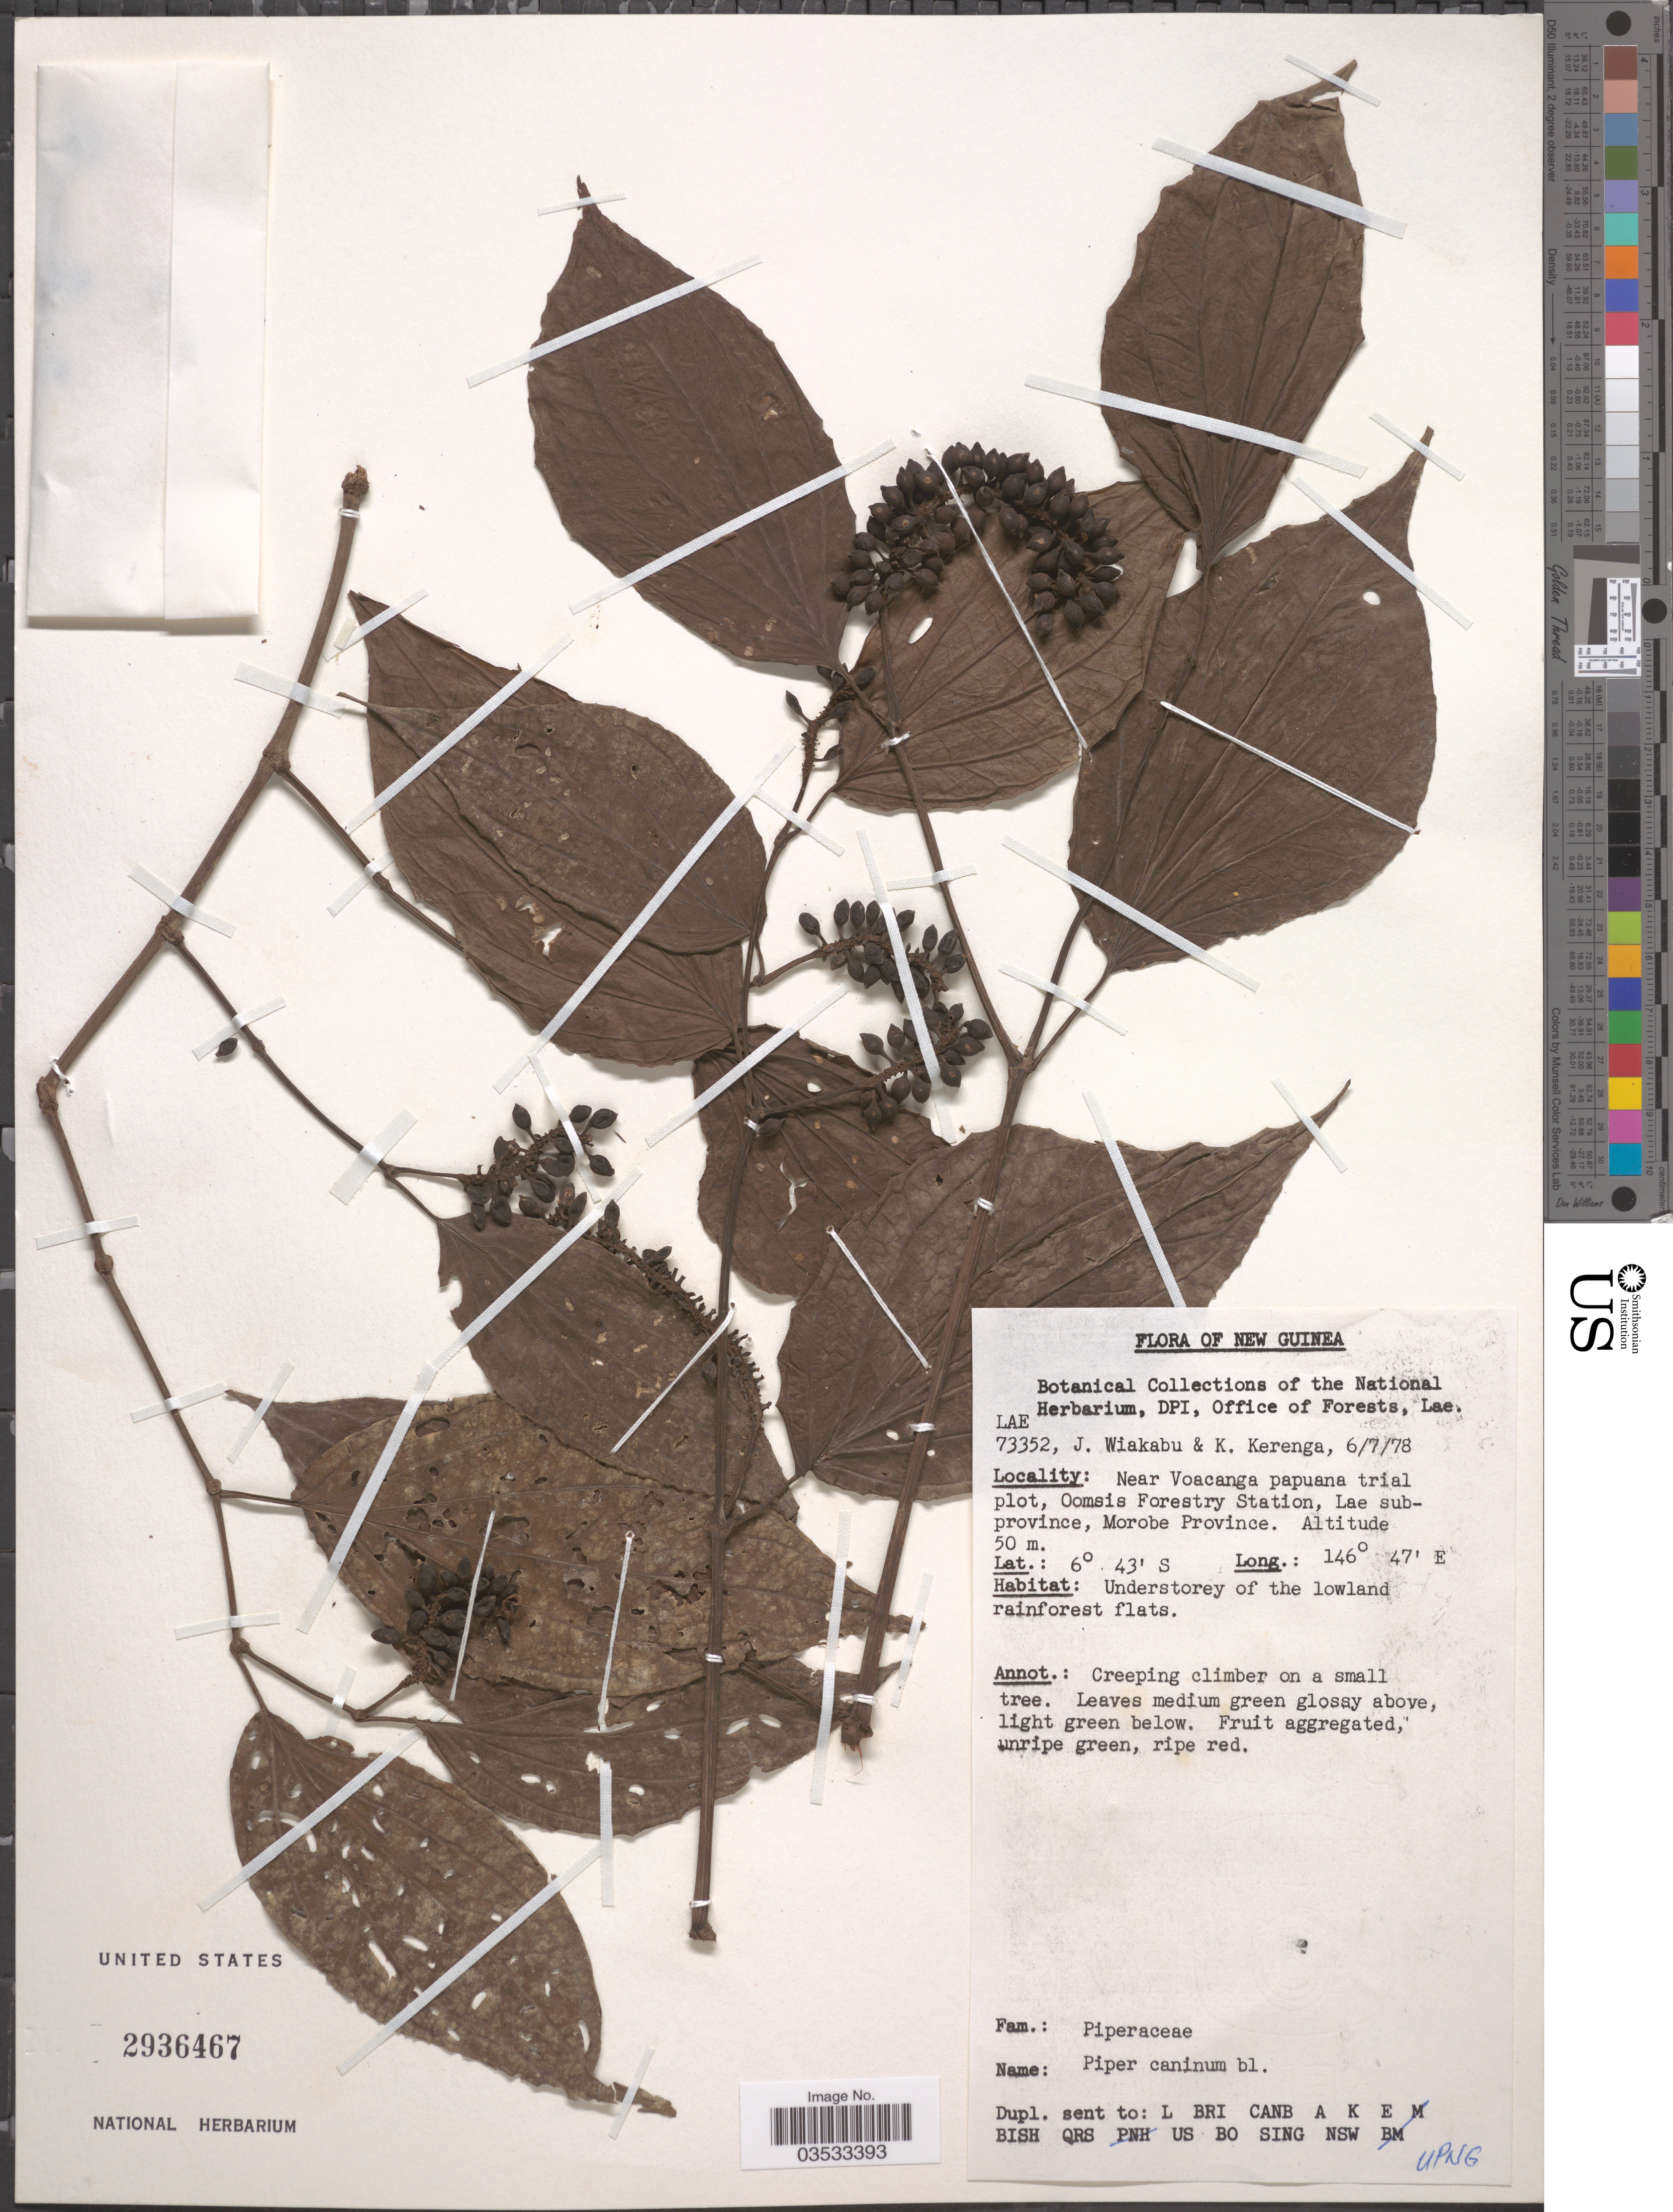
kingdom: Plantae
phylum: Tracheophyta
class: Magnoliopsida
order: Piperales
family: Piperaceae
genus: Piper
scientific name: Piper caninum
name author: Blume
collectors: J. Wiakabu & K. Kerenga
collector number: LAE 73352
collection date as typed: Transcribed d/m/y: 6/7/78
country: Papua New Guinea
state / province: Morobe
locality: Near Voacanga papuana trail plot, Oomsis Forestry Station, Lae subprovince.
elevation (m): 50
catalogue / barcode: US 2936467